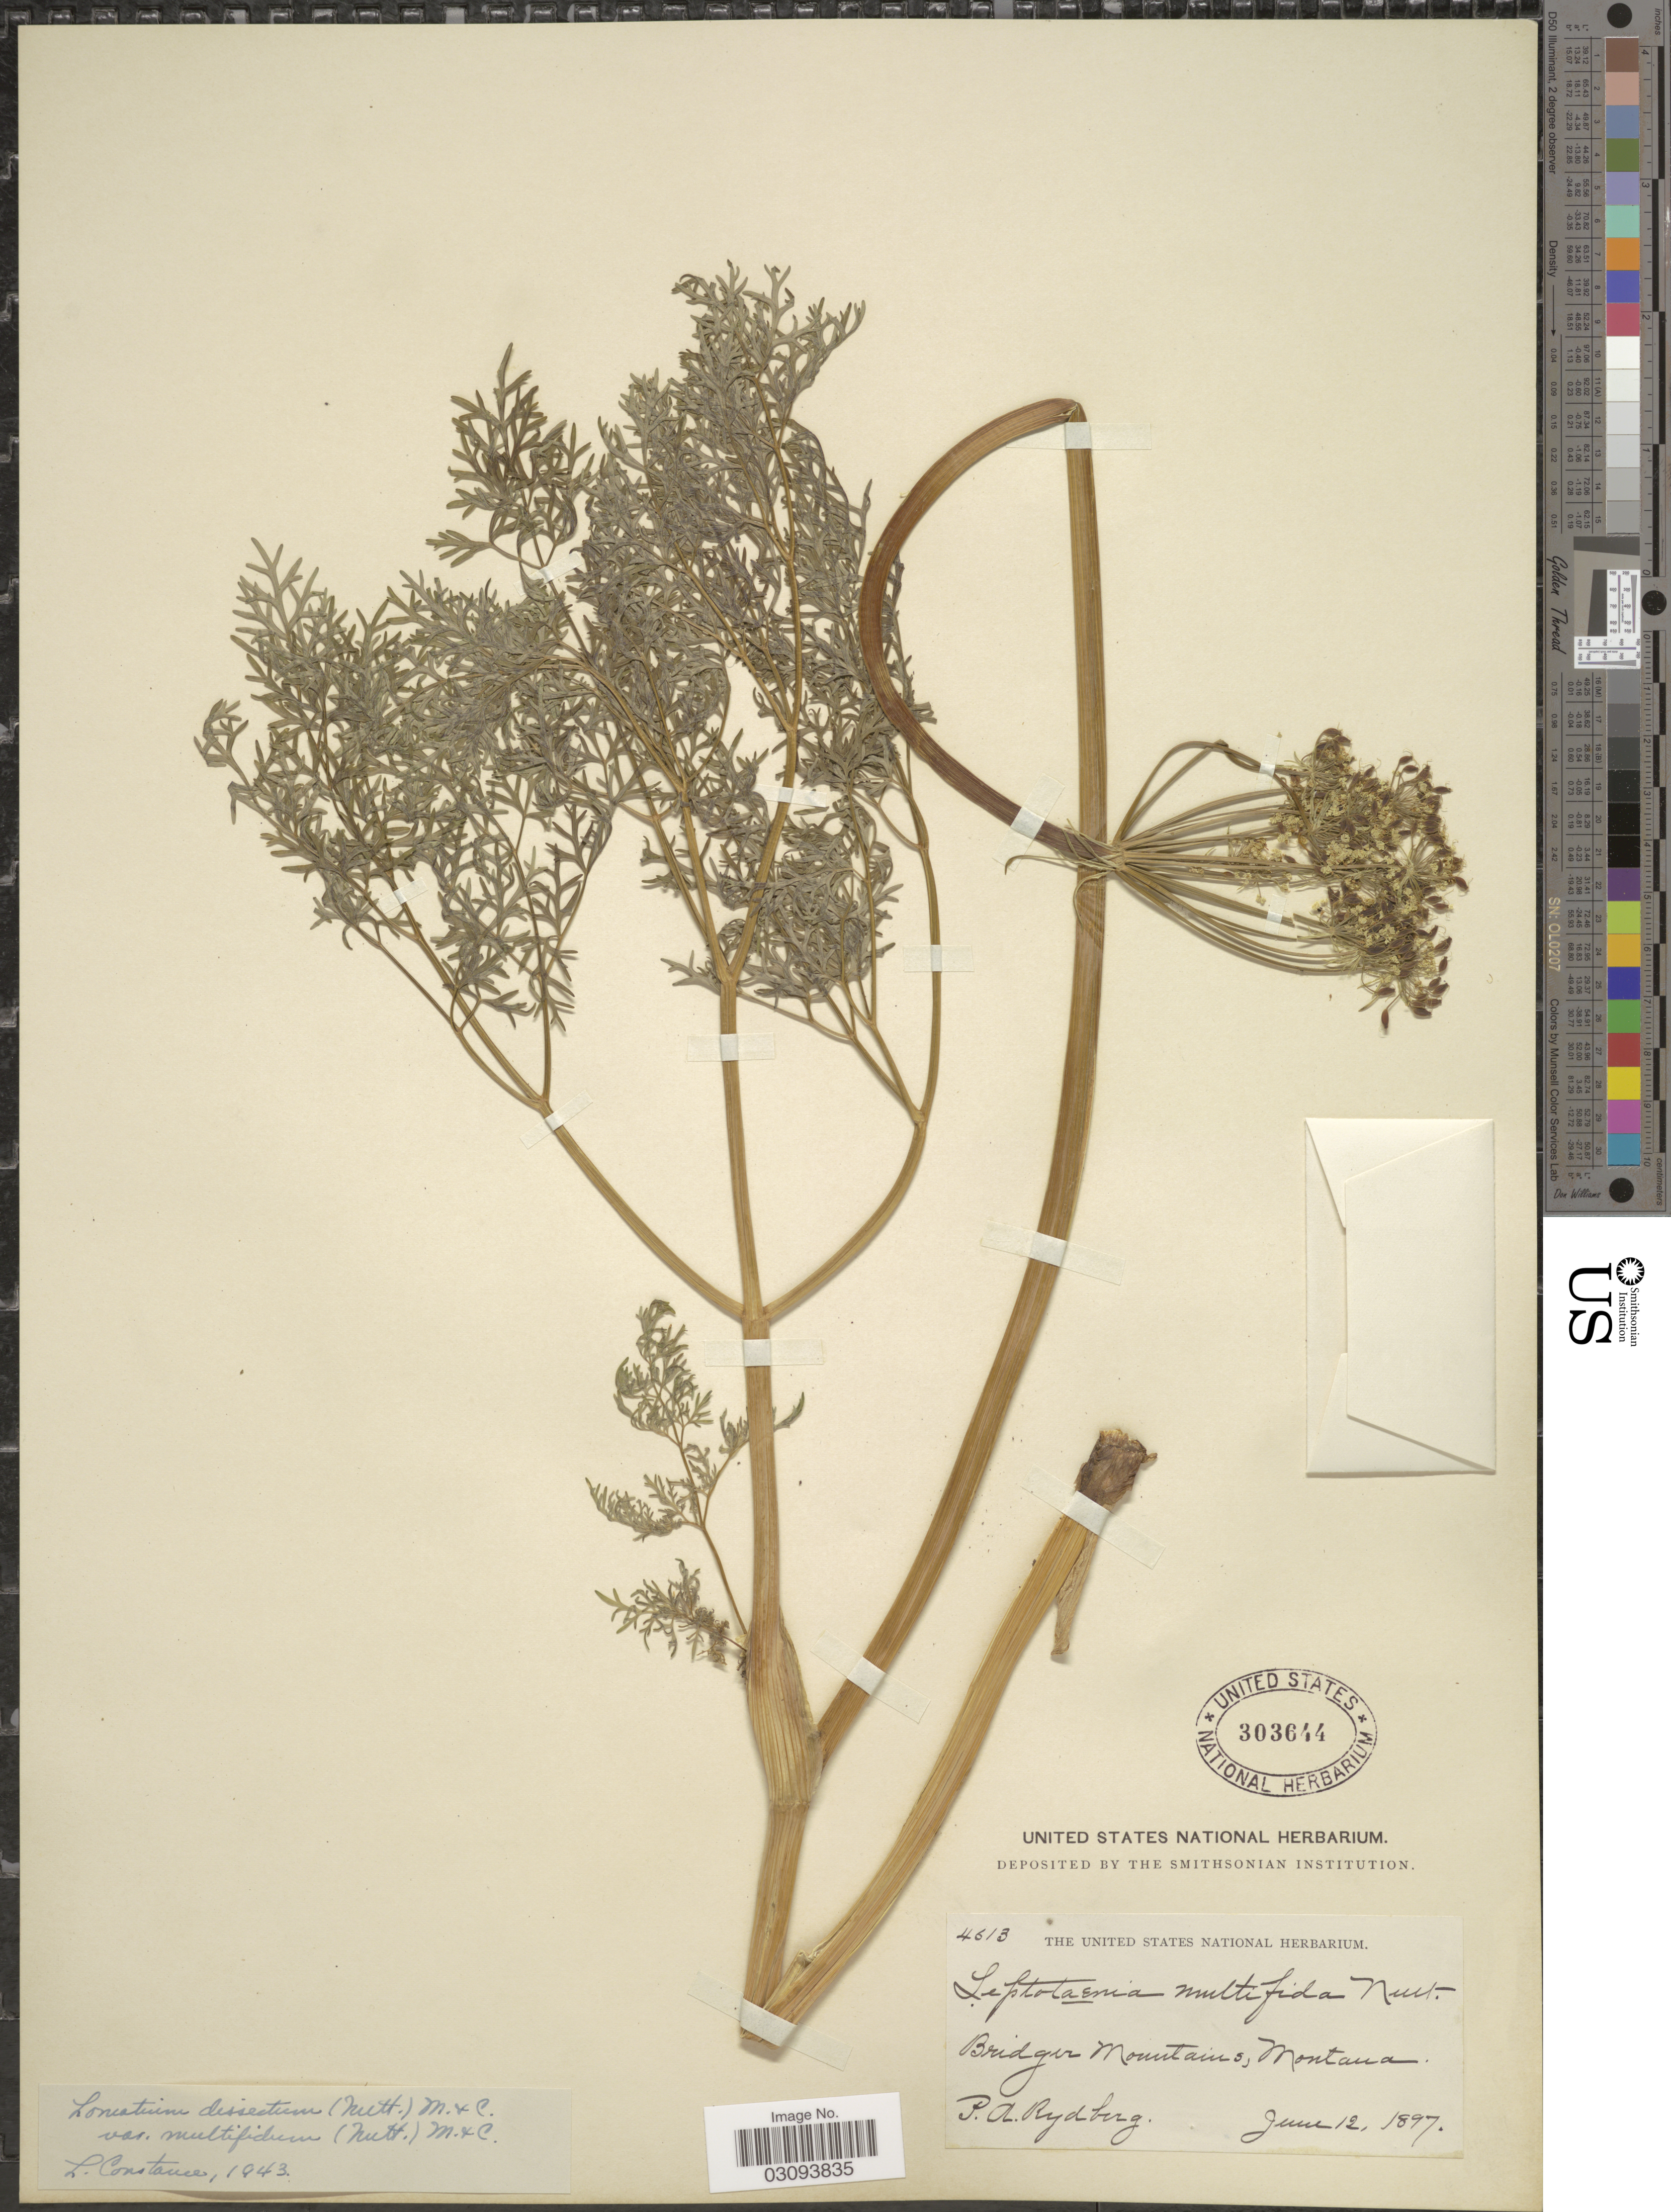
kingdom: Plantae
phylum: Tracheophyta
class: Magnoliopsida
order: Apiales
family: Apiaceae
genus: Lomatium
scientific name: Lomatium dissectum var. multifidum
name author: (Nutt.) Mathias & Constance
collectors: P. A. Rydberg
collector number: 4613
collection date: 1897-06-12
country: United States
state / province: Montana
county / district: Gallatin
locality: Bridger Mountains.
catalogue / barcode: US 303644